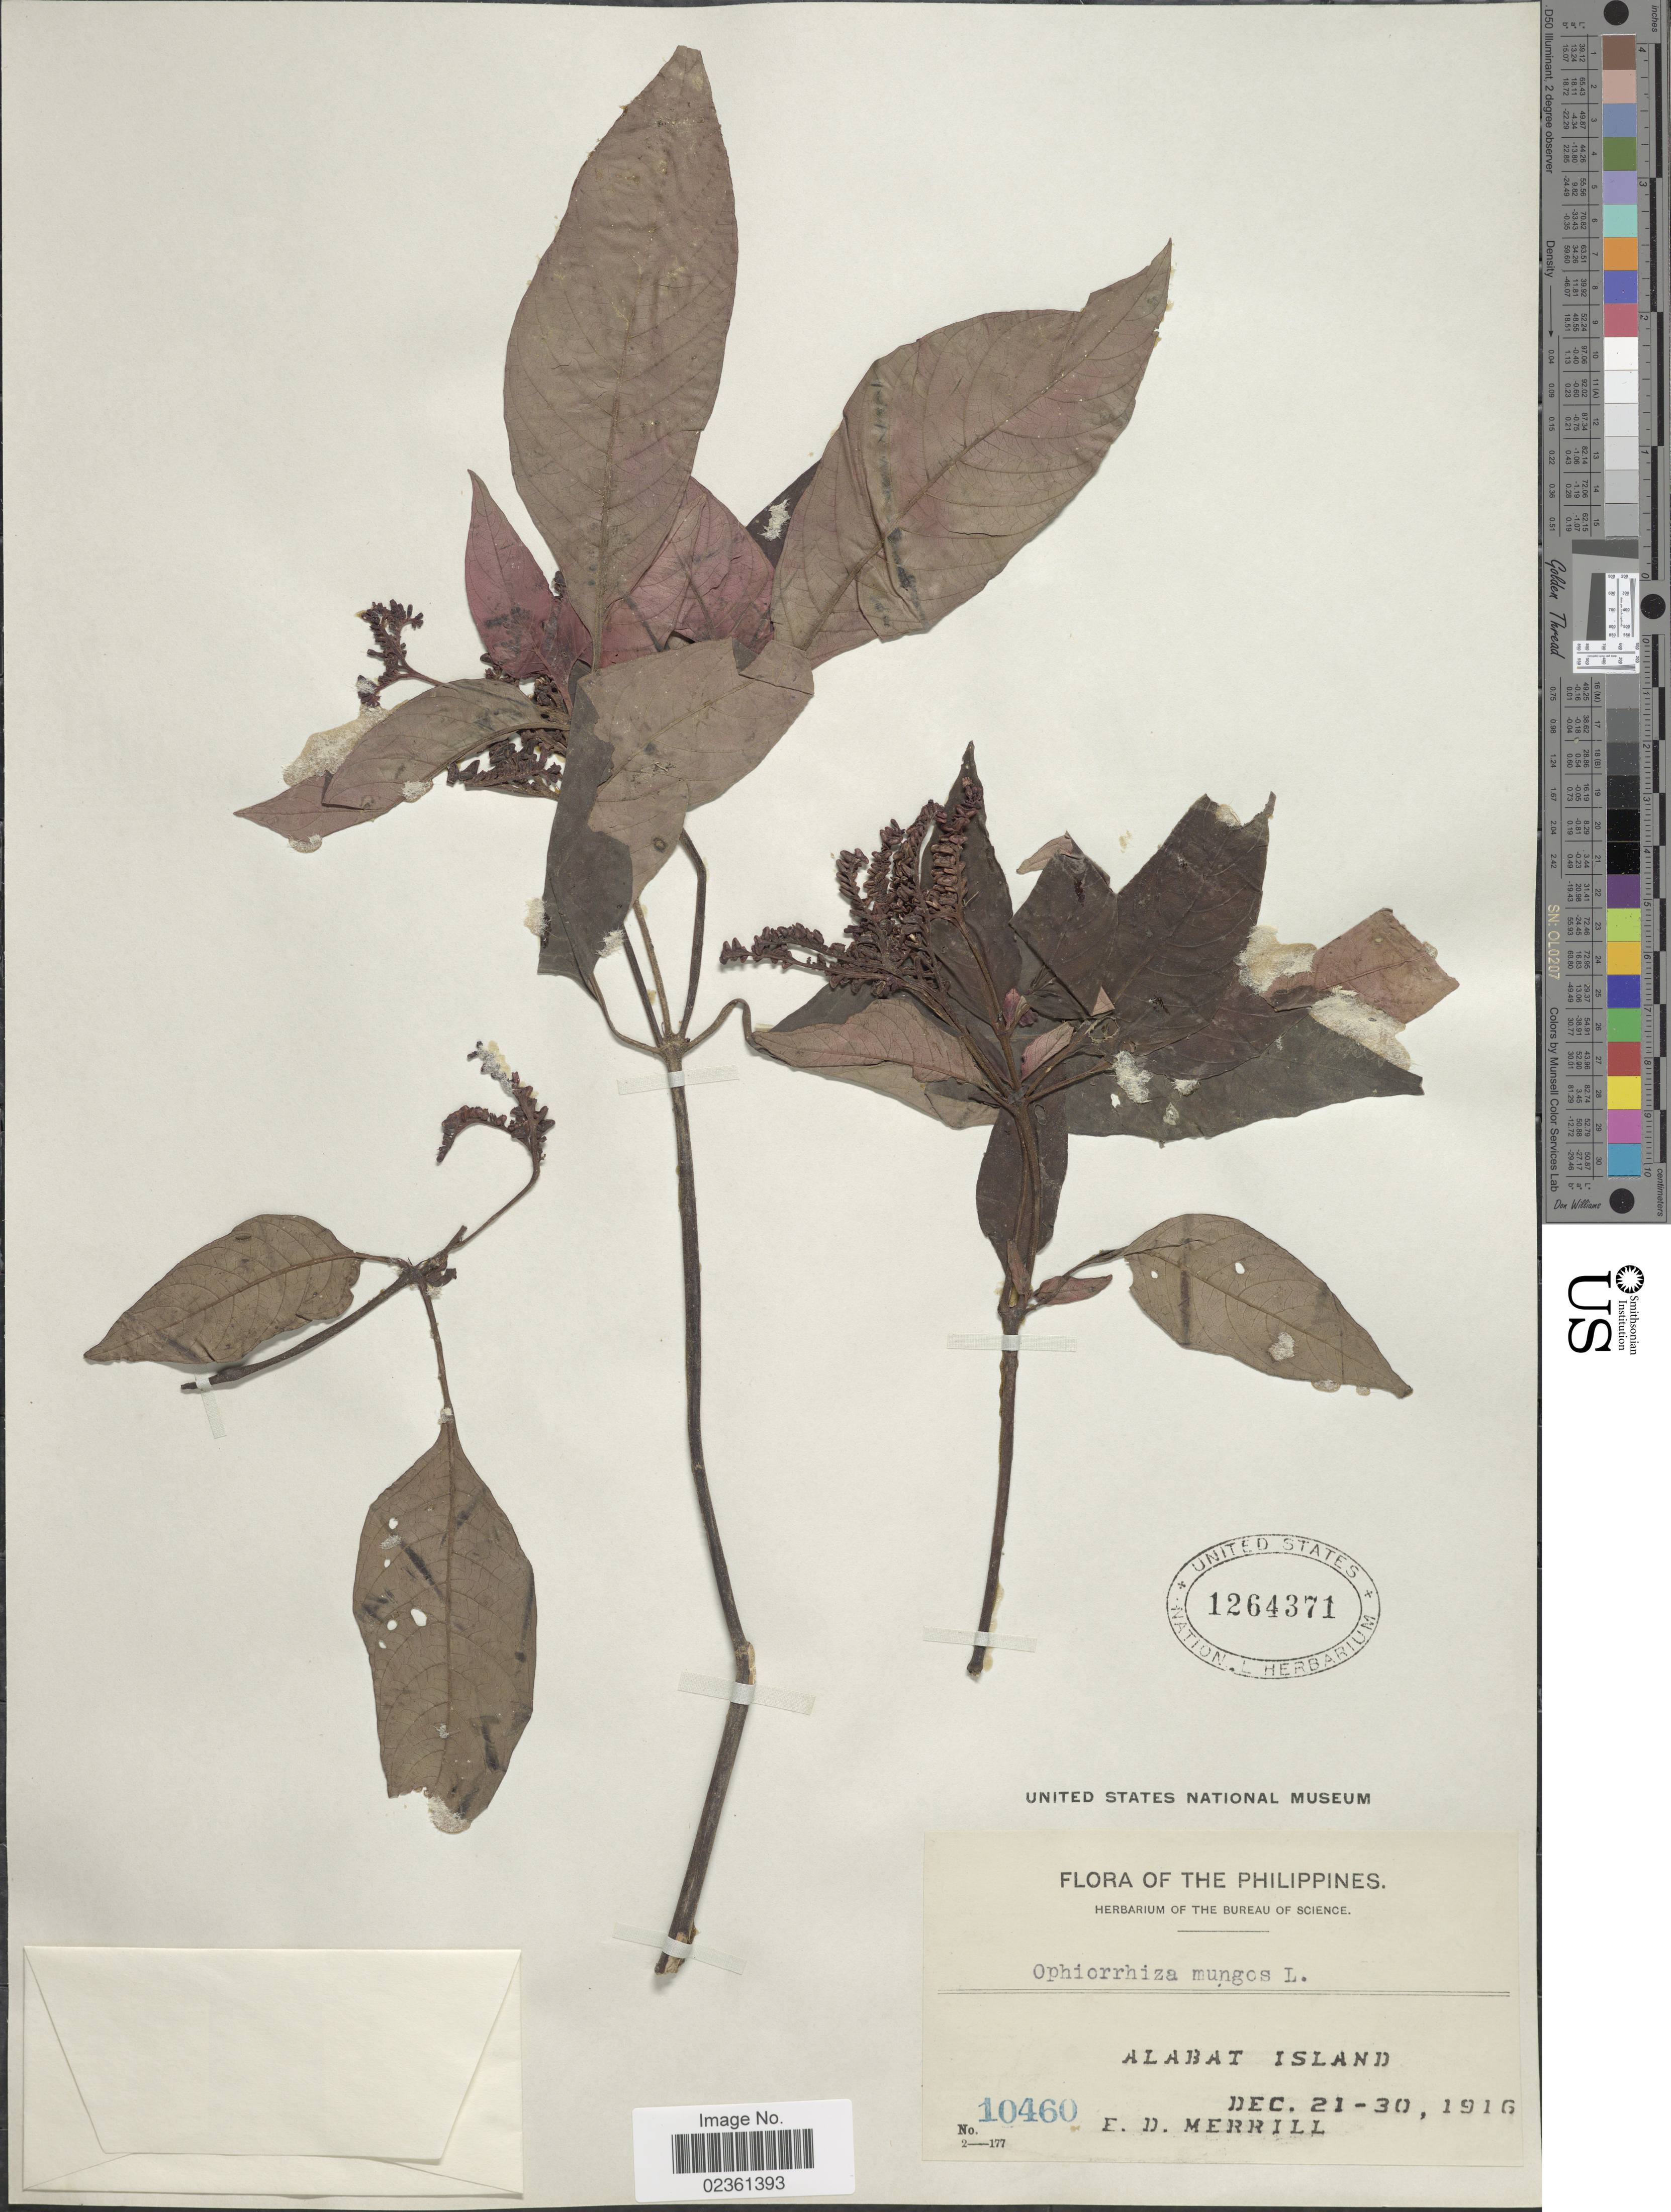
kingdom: Plantae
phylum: Tracheophyta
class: Magnoliopsida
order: Gentianales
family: Rubiaceae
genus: Ophiorrhiza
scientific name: Ophiorrhiza mungos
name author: L.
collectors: E. D. Merrill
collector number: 10460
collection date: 1916-12-21/1916-12-30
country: Philippines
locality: Alabat Island.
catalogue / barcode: US 1264371